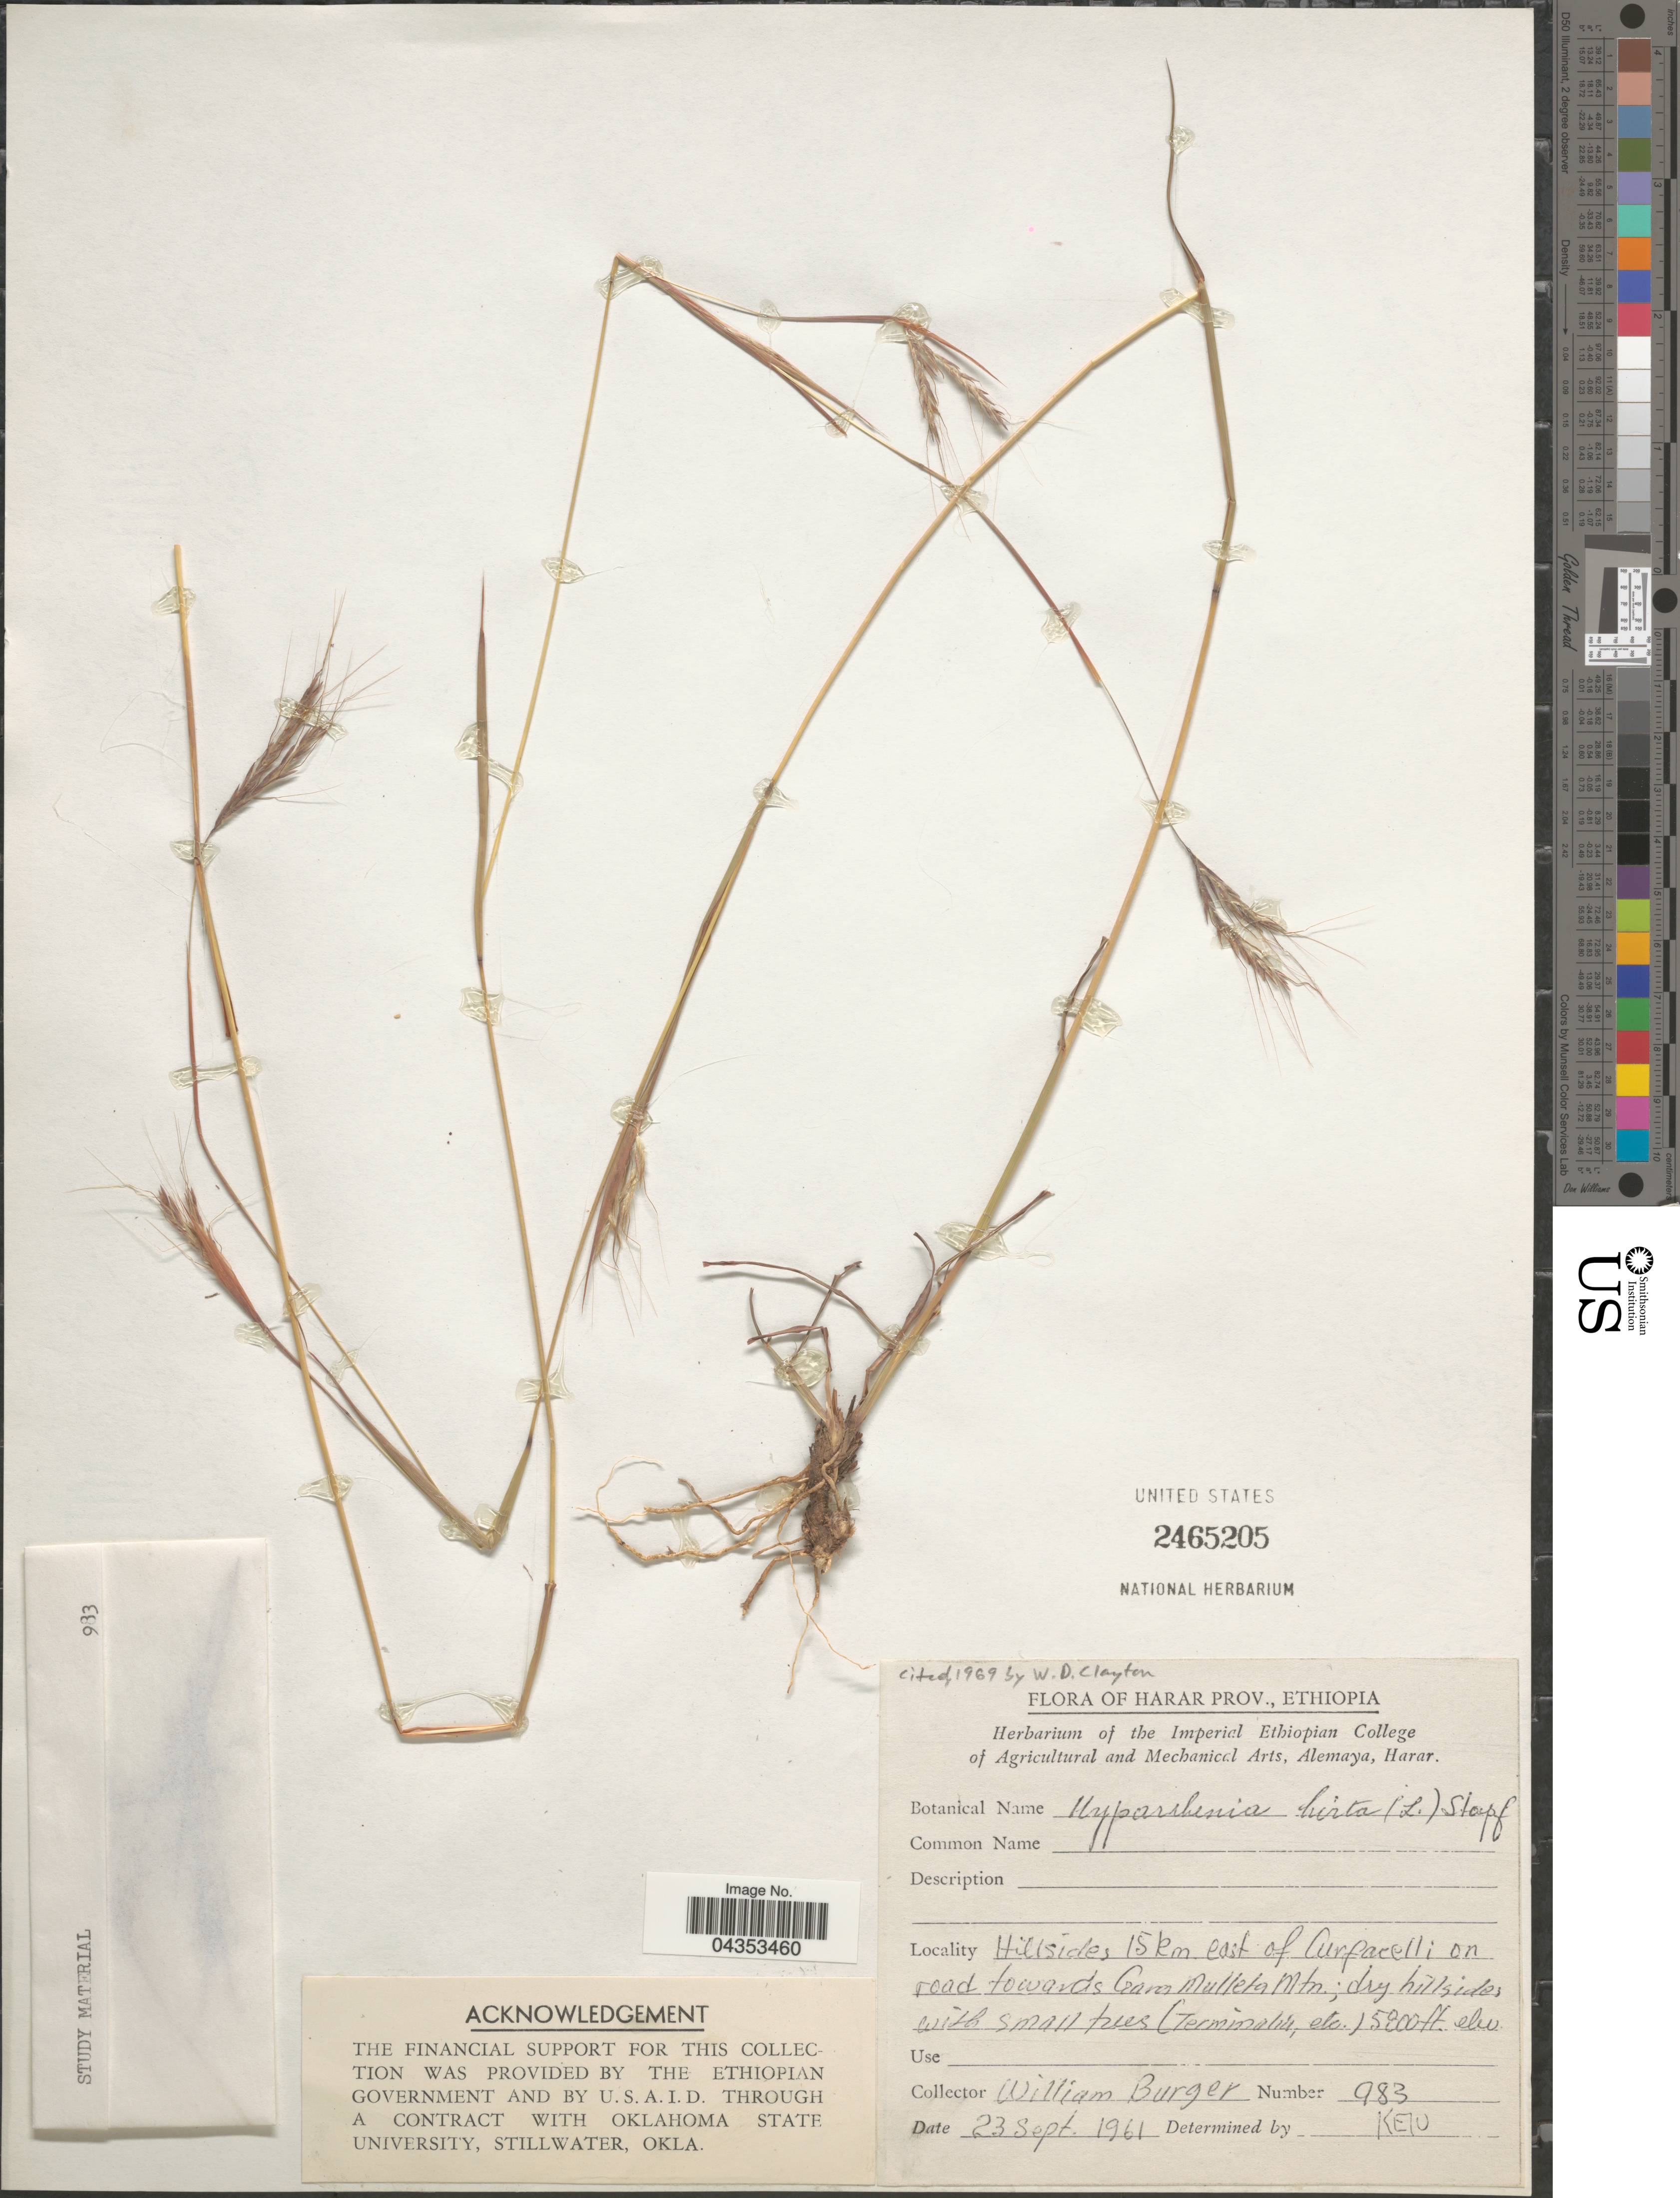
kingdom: Plantae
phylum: Tracheophyta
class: Liliopsida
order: Poales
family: Poaceae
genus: Hyparrhenia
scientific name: Hyparrhenia hirta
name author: (L.) Stapf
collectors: W. Burger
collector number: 983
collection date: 1961-09-23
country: Ethiopia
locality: Harar Prov. Hillsides, 15 km. east of Curvacelli on road towards Gara Mulleta Mtn.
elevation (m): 1768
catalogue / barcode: US 2465205